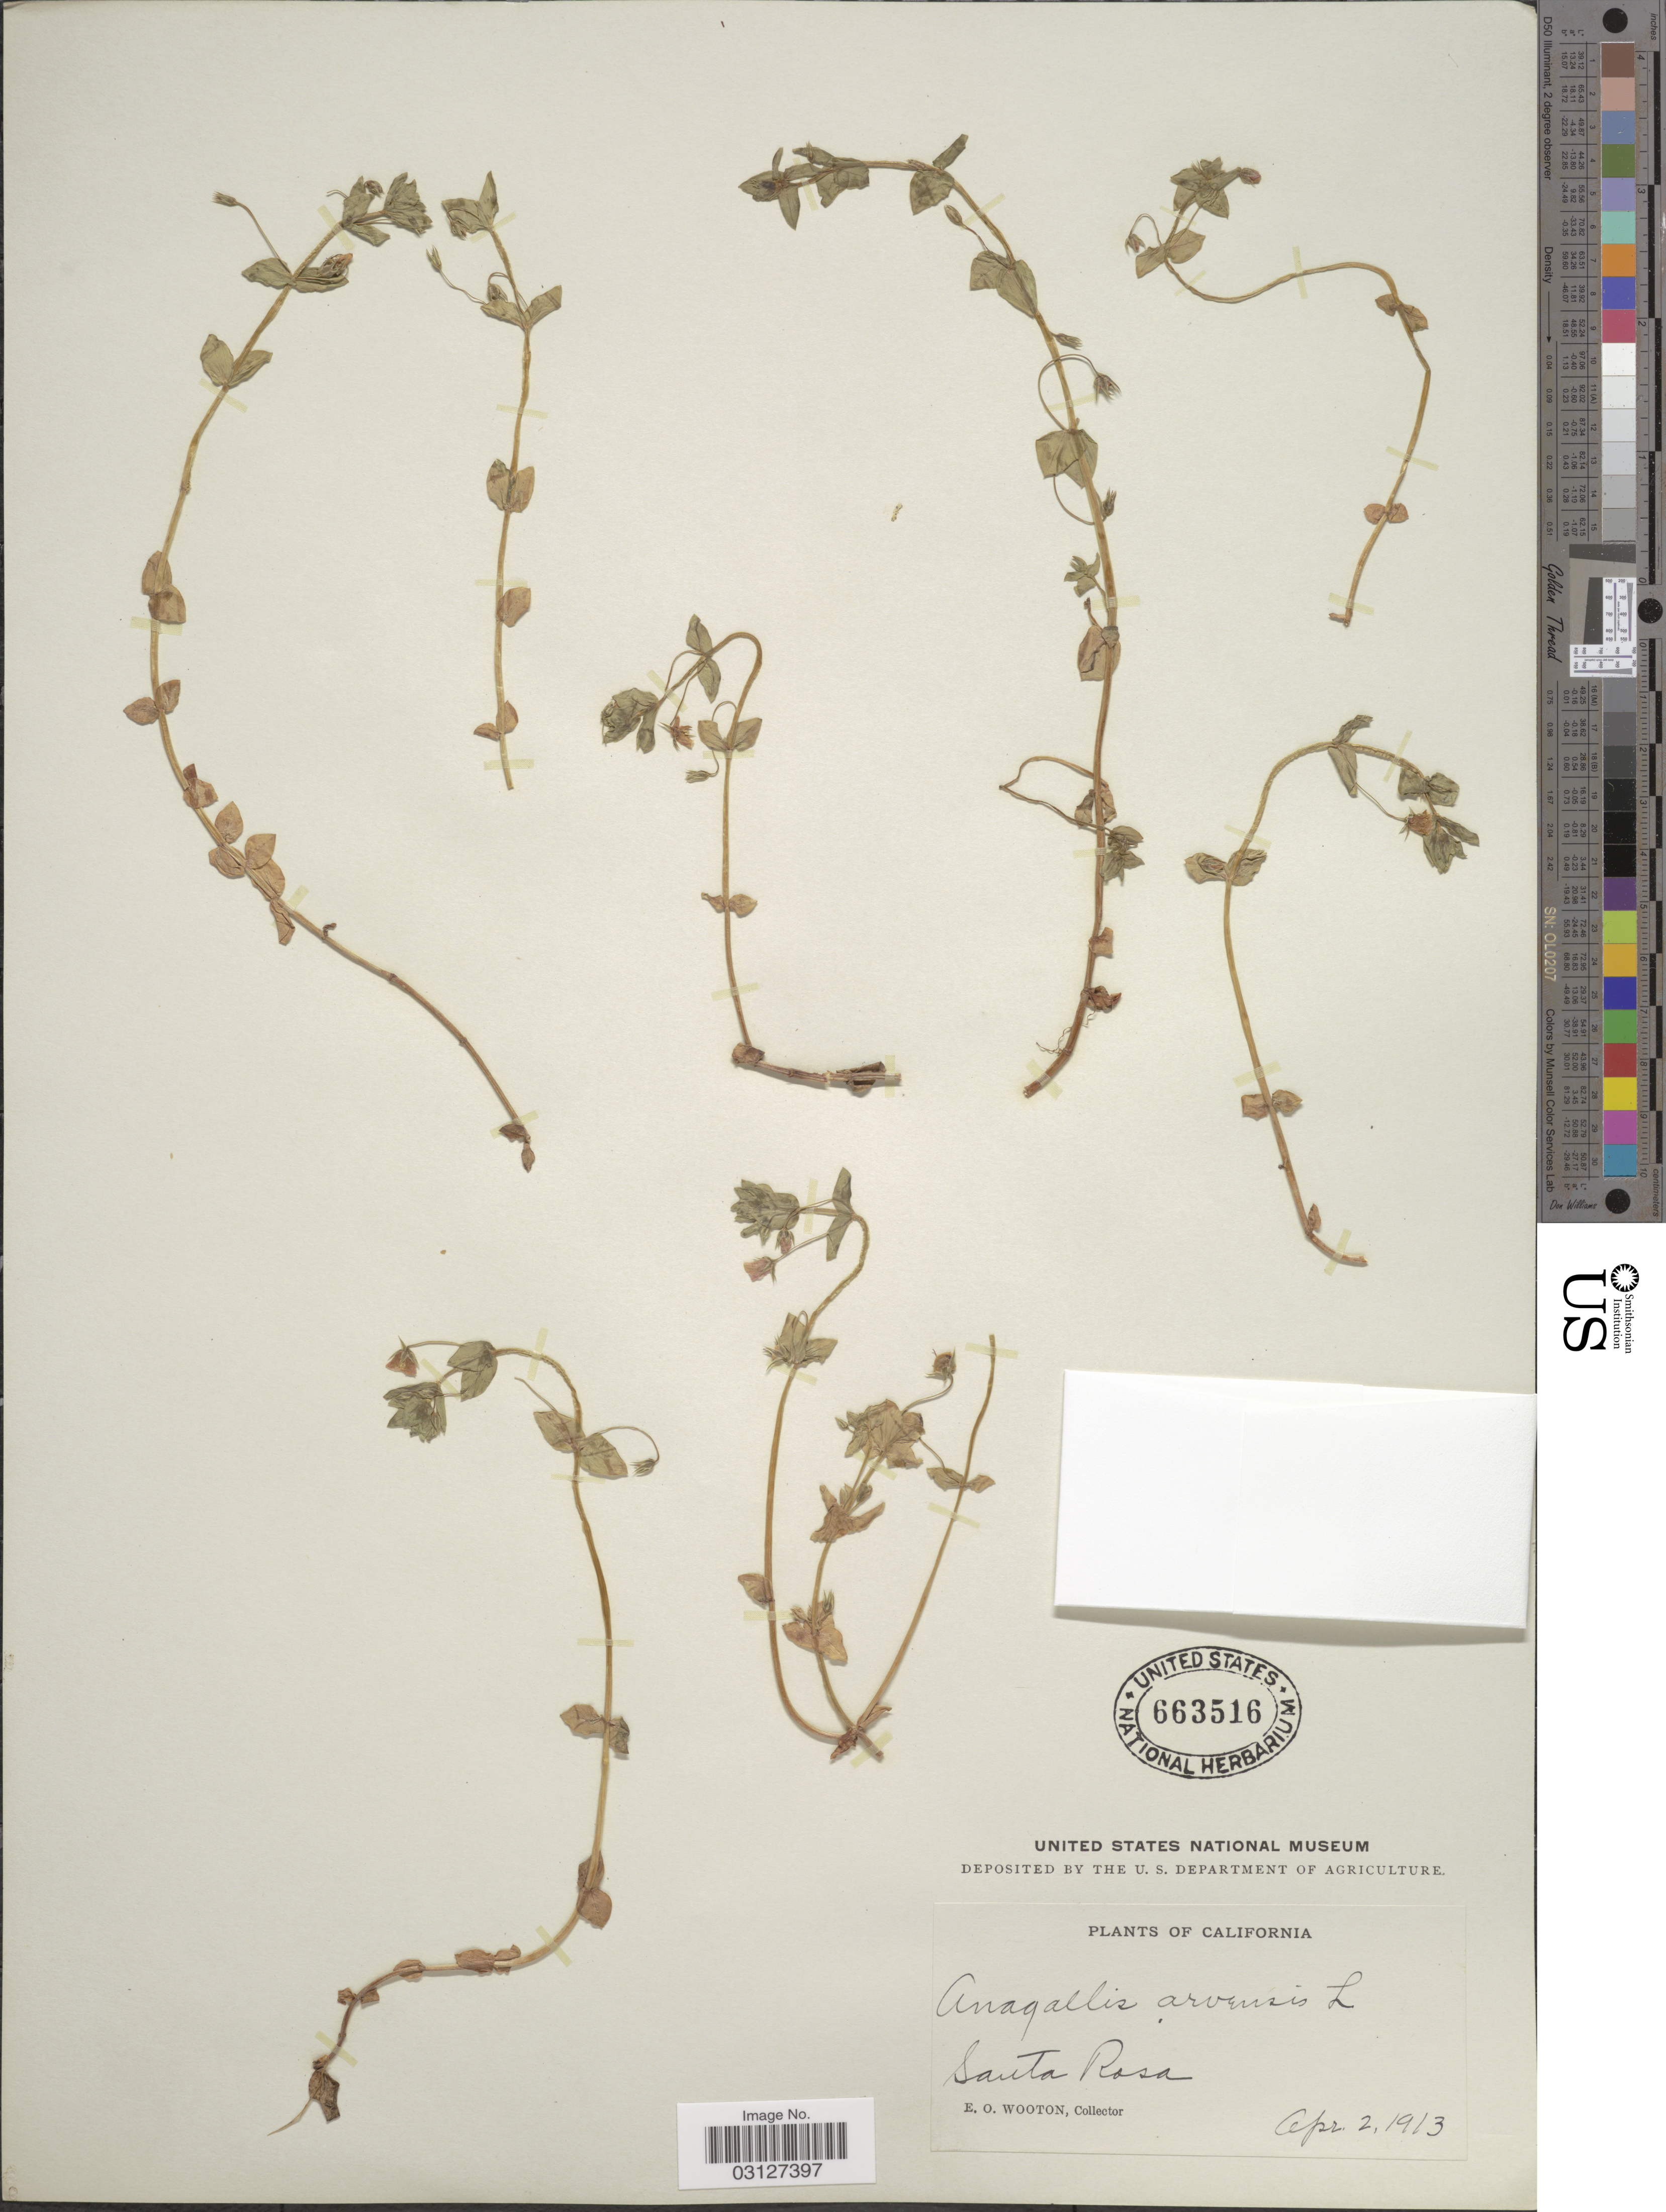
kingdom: Plantae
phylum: Tracheophyta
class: Magnoliopsida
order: Ericales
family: Primulaceae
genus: Anagallis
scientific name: Anagallis arvensis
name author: L.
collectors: E. O. Wooton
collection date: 1913-04-02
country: United States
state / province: California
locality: Santa Rosa.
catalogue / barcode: US 663516